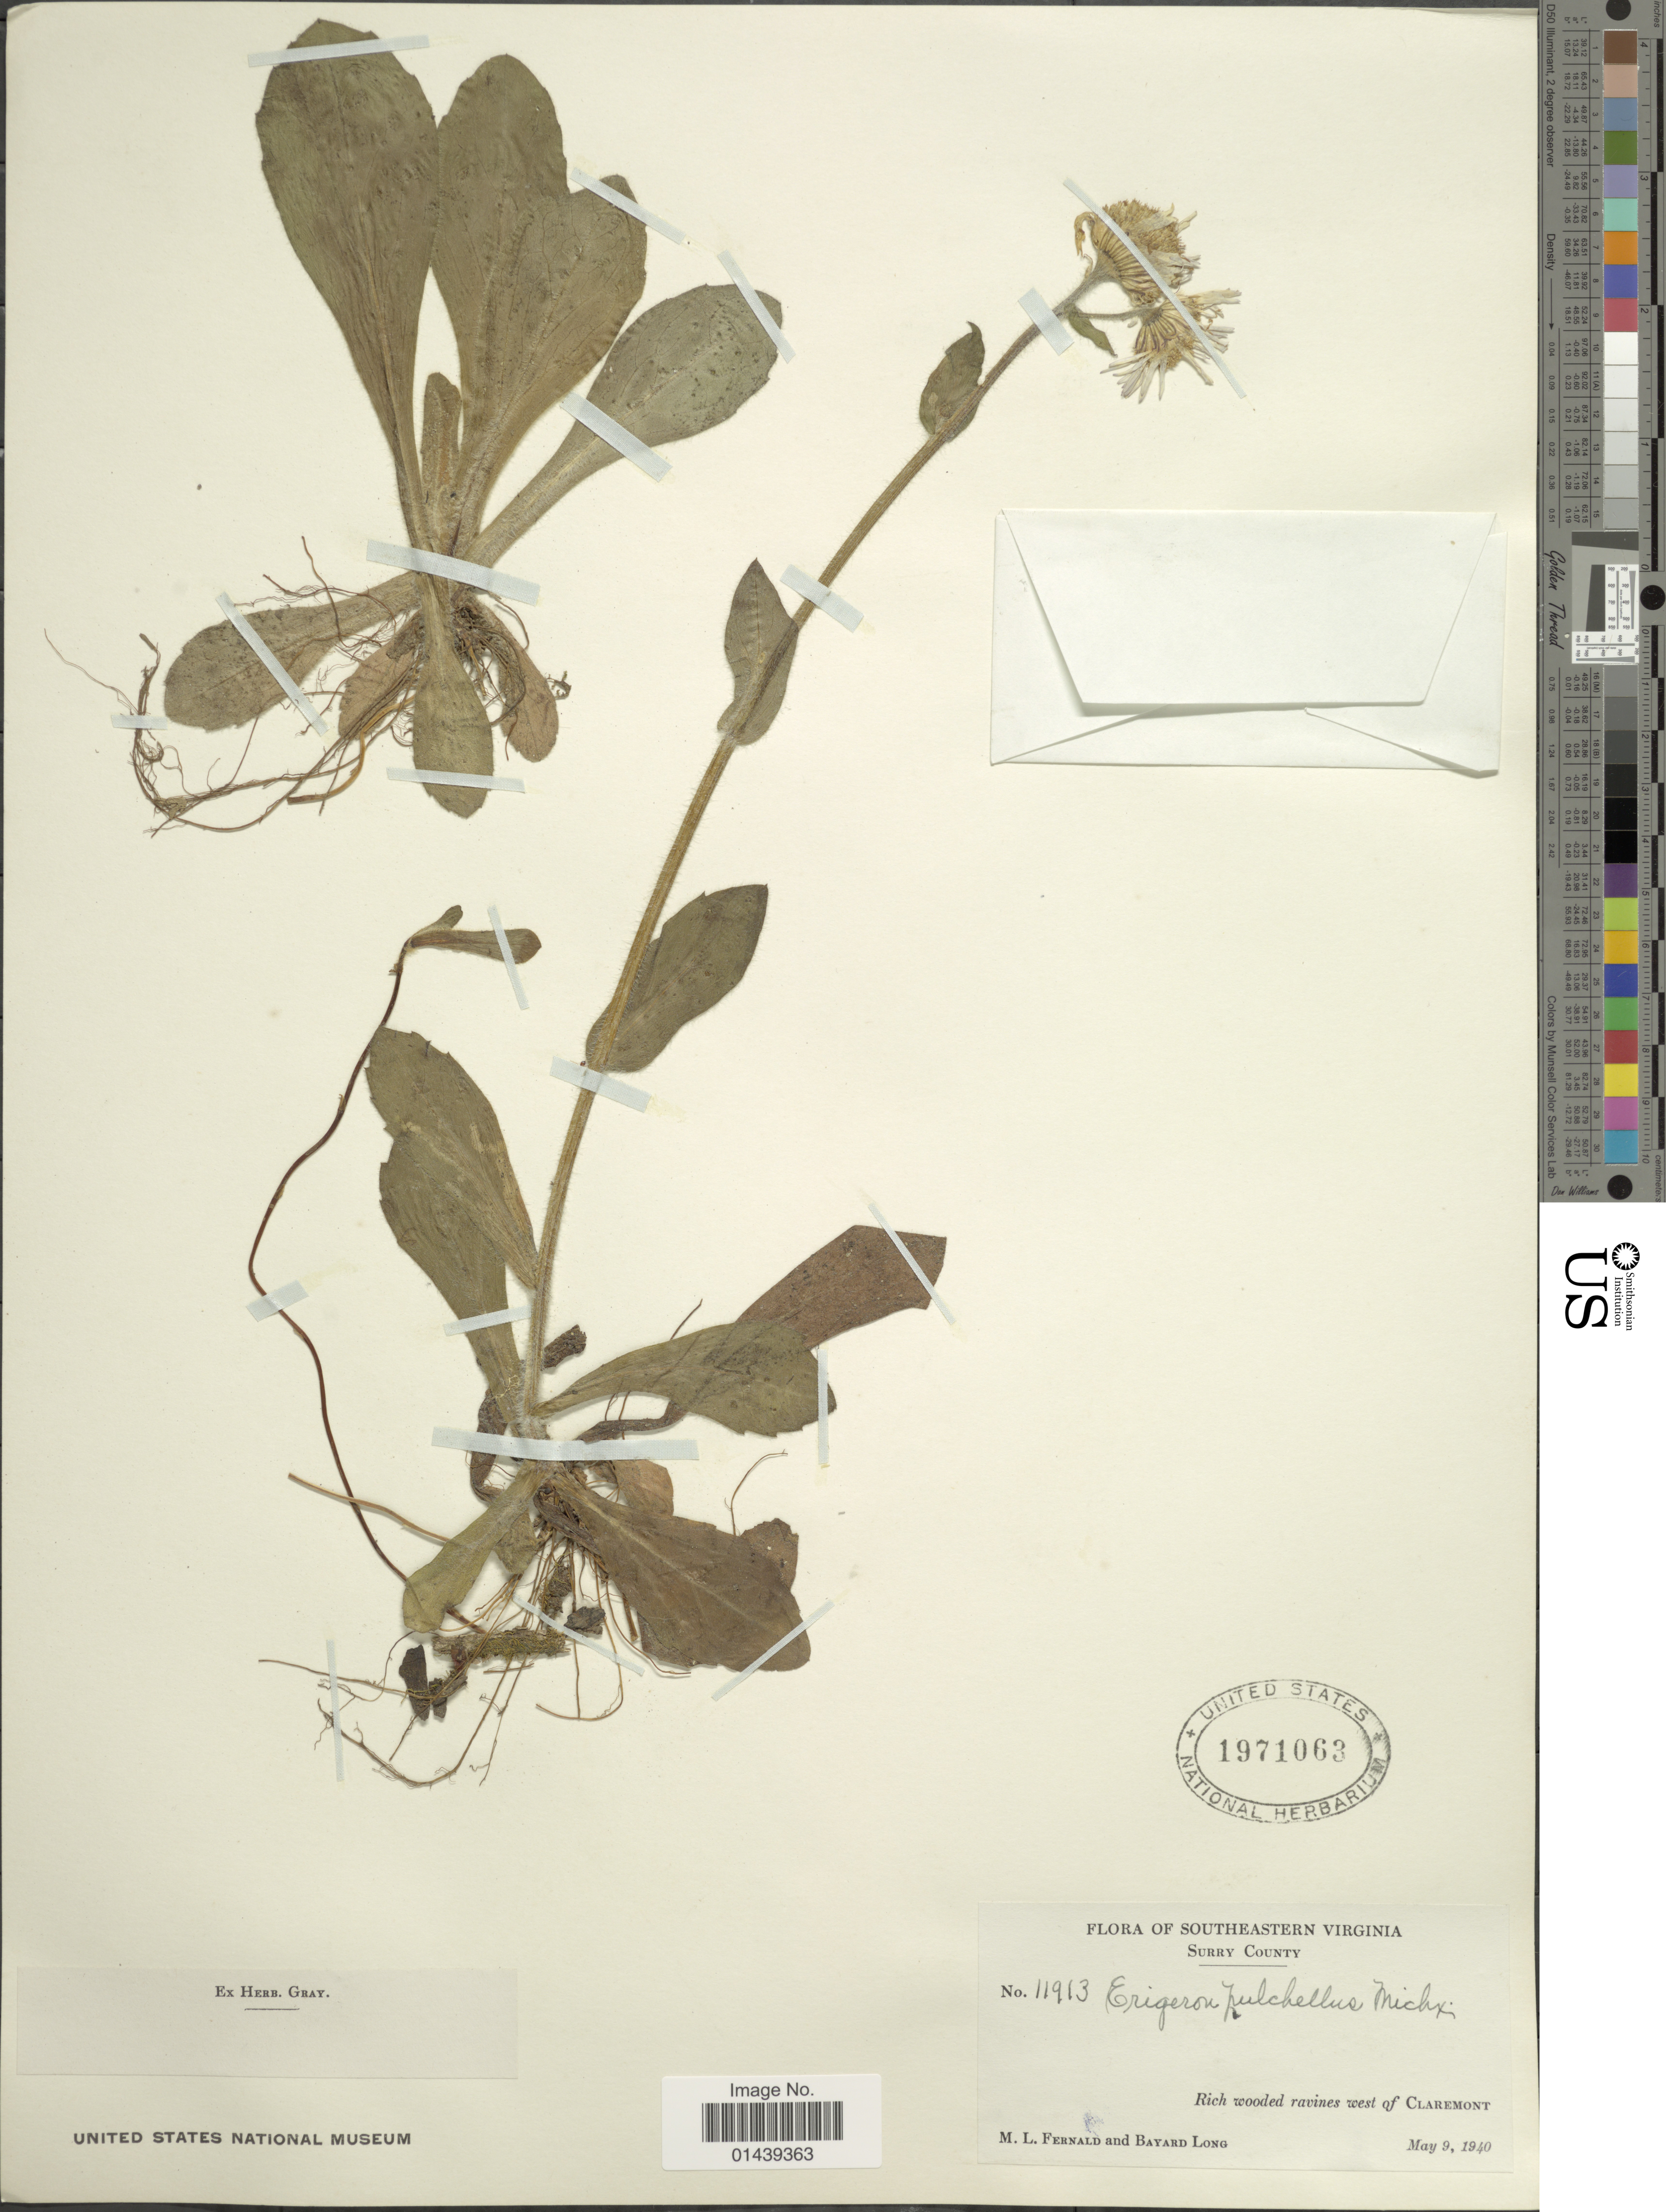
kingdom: Plantae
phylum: Tracheophyta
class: Magnoliopsida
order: Asterales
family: Asteraceae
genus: Erigeron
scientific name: Erigeron pulchellus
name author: Michx.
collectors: M. L. Fernald & B. Long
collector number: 11913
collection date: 1940-05-09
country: United States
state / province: Virginia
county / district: Surry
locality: Southeastern Virginia. Surry County. west of Claremont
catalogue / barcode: US 1971063